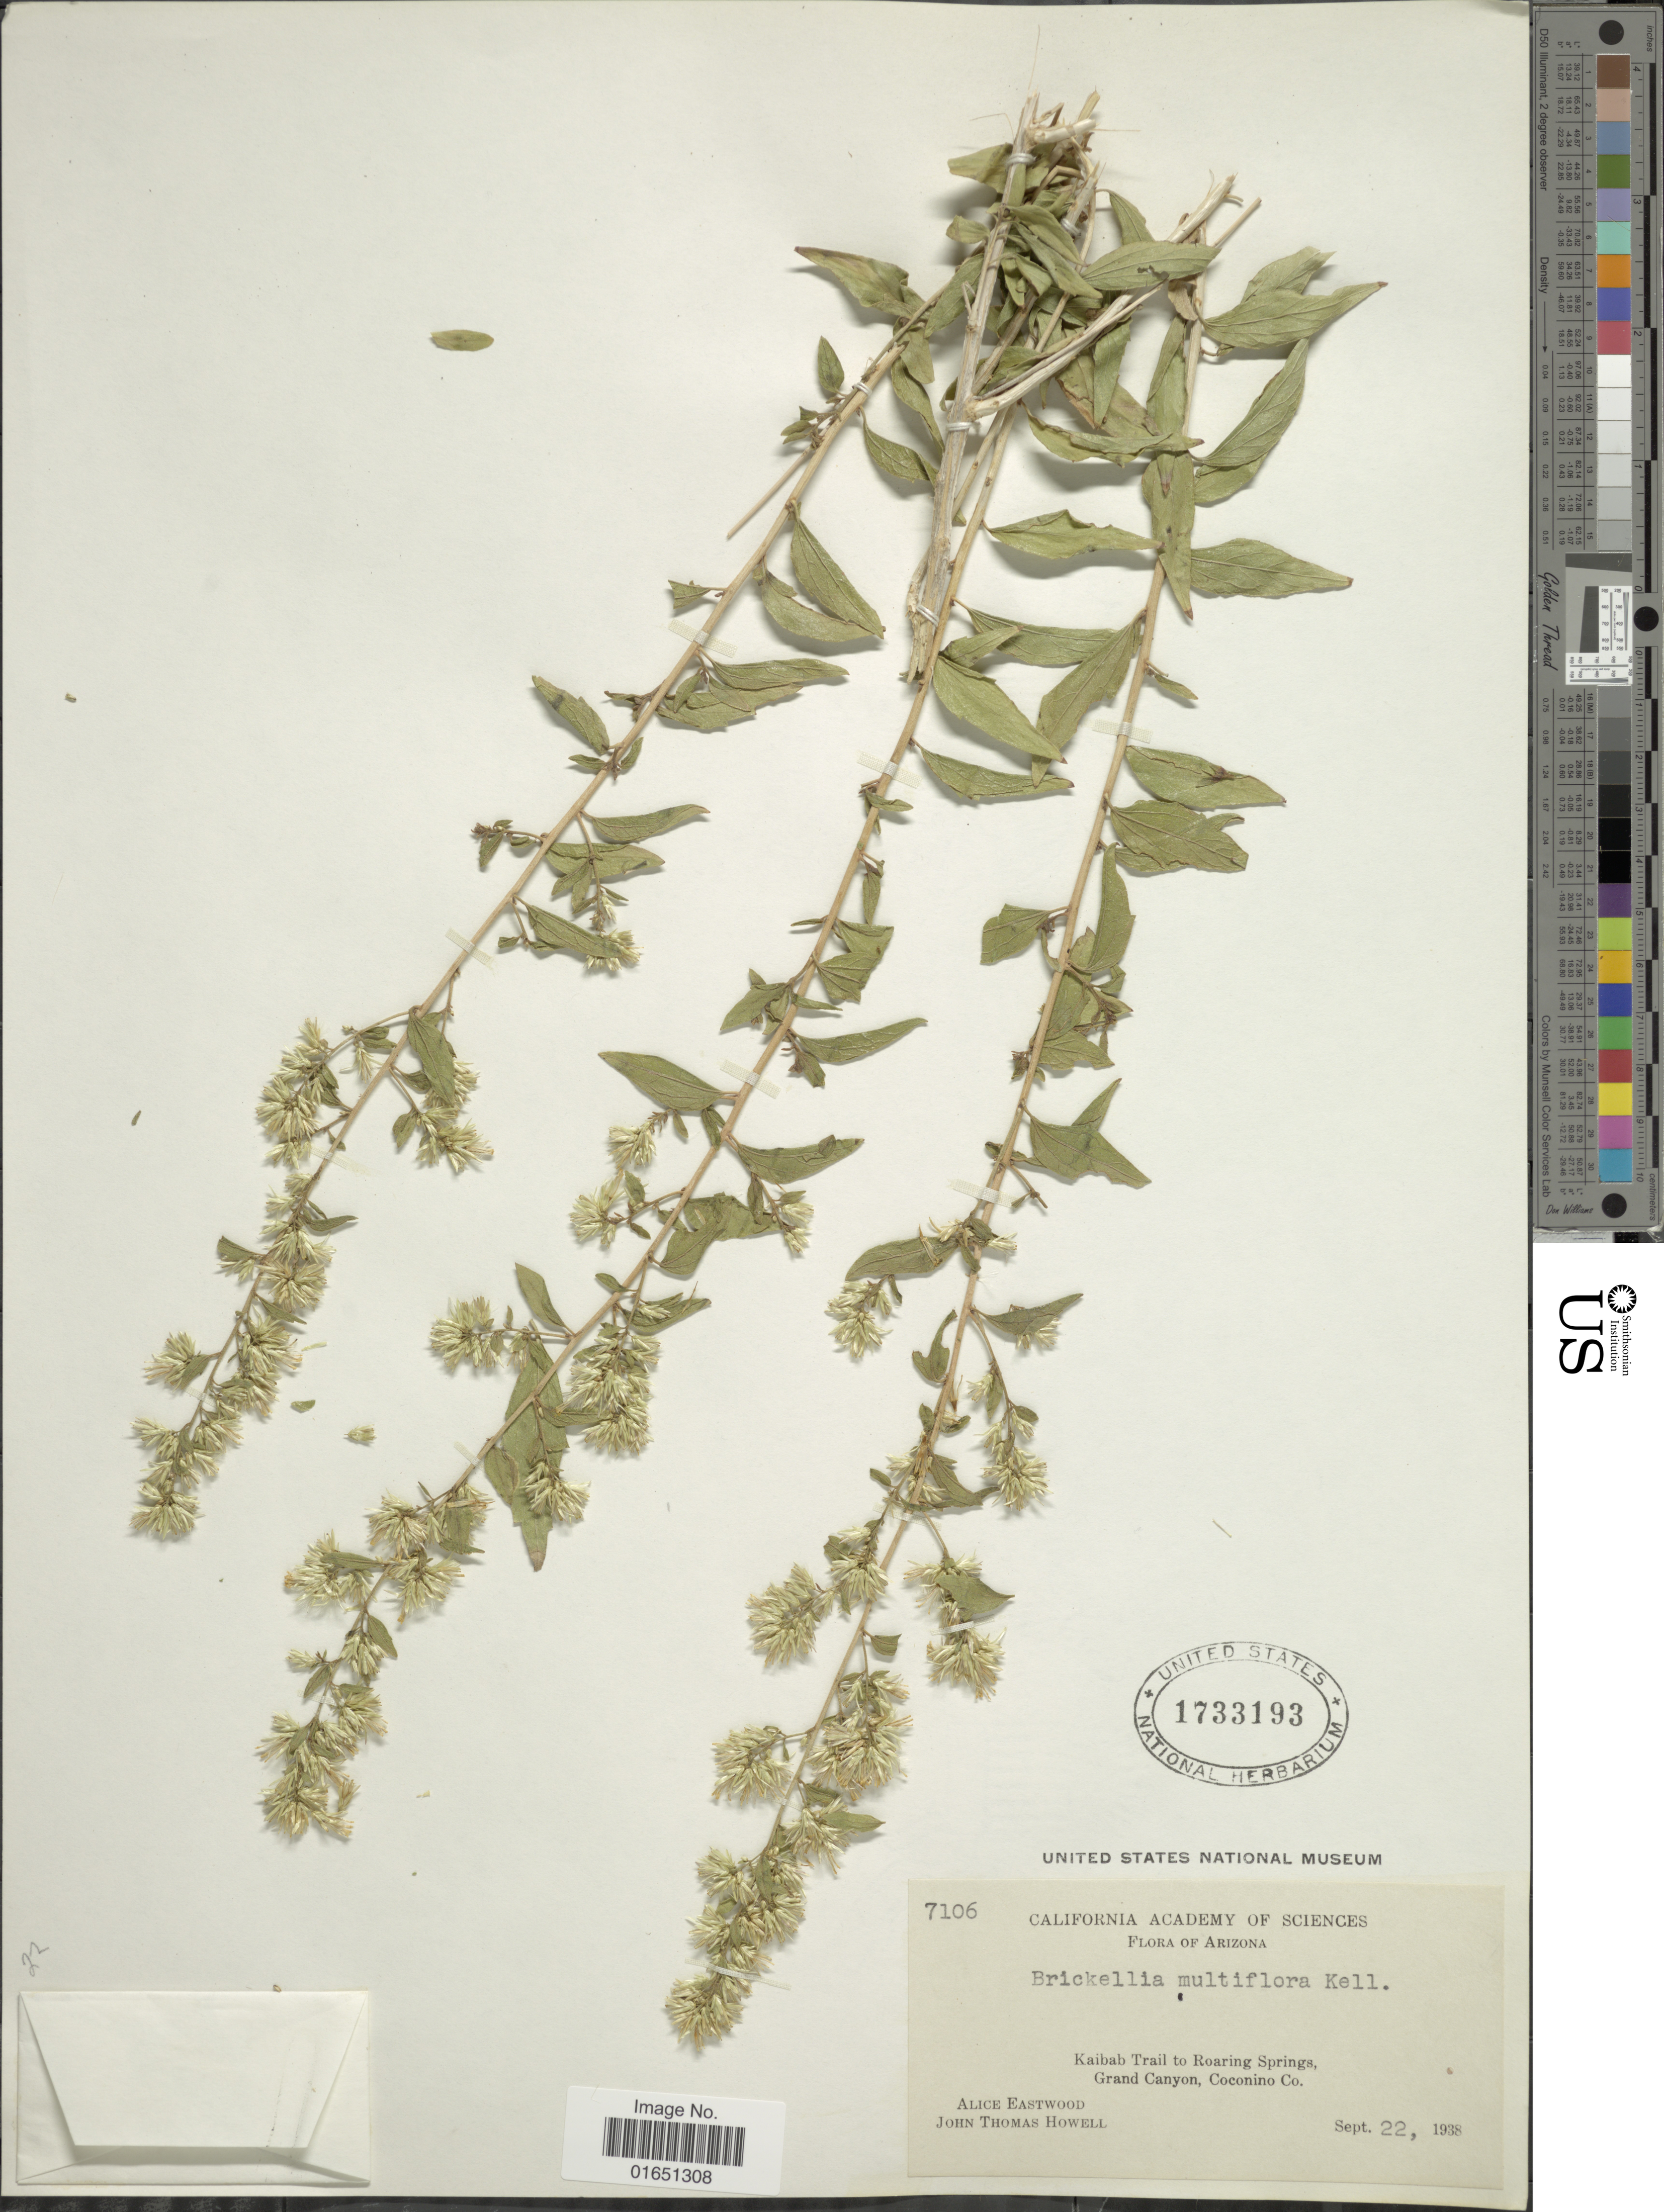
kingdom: Plantae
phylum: Tracheophyta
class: Magnoliopsida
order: Asterales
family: Asteraceae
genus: Brickellia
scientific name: Brickellia multiflora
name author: Kellogg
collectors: A. Eastwood & J. T. Howell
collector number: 7106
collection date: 1938-09-22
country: United States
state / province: Arizona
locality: Kaibab Trail to Roaring Springs, Grand Canyon, Coconino Co.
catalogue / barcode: US 1733193